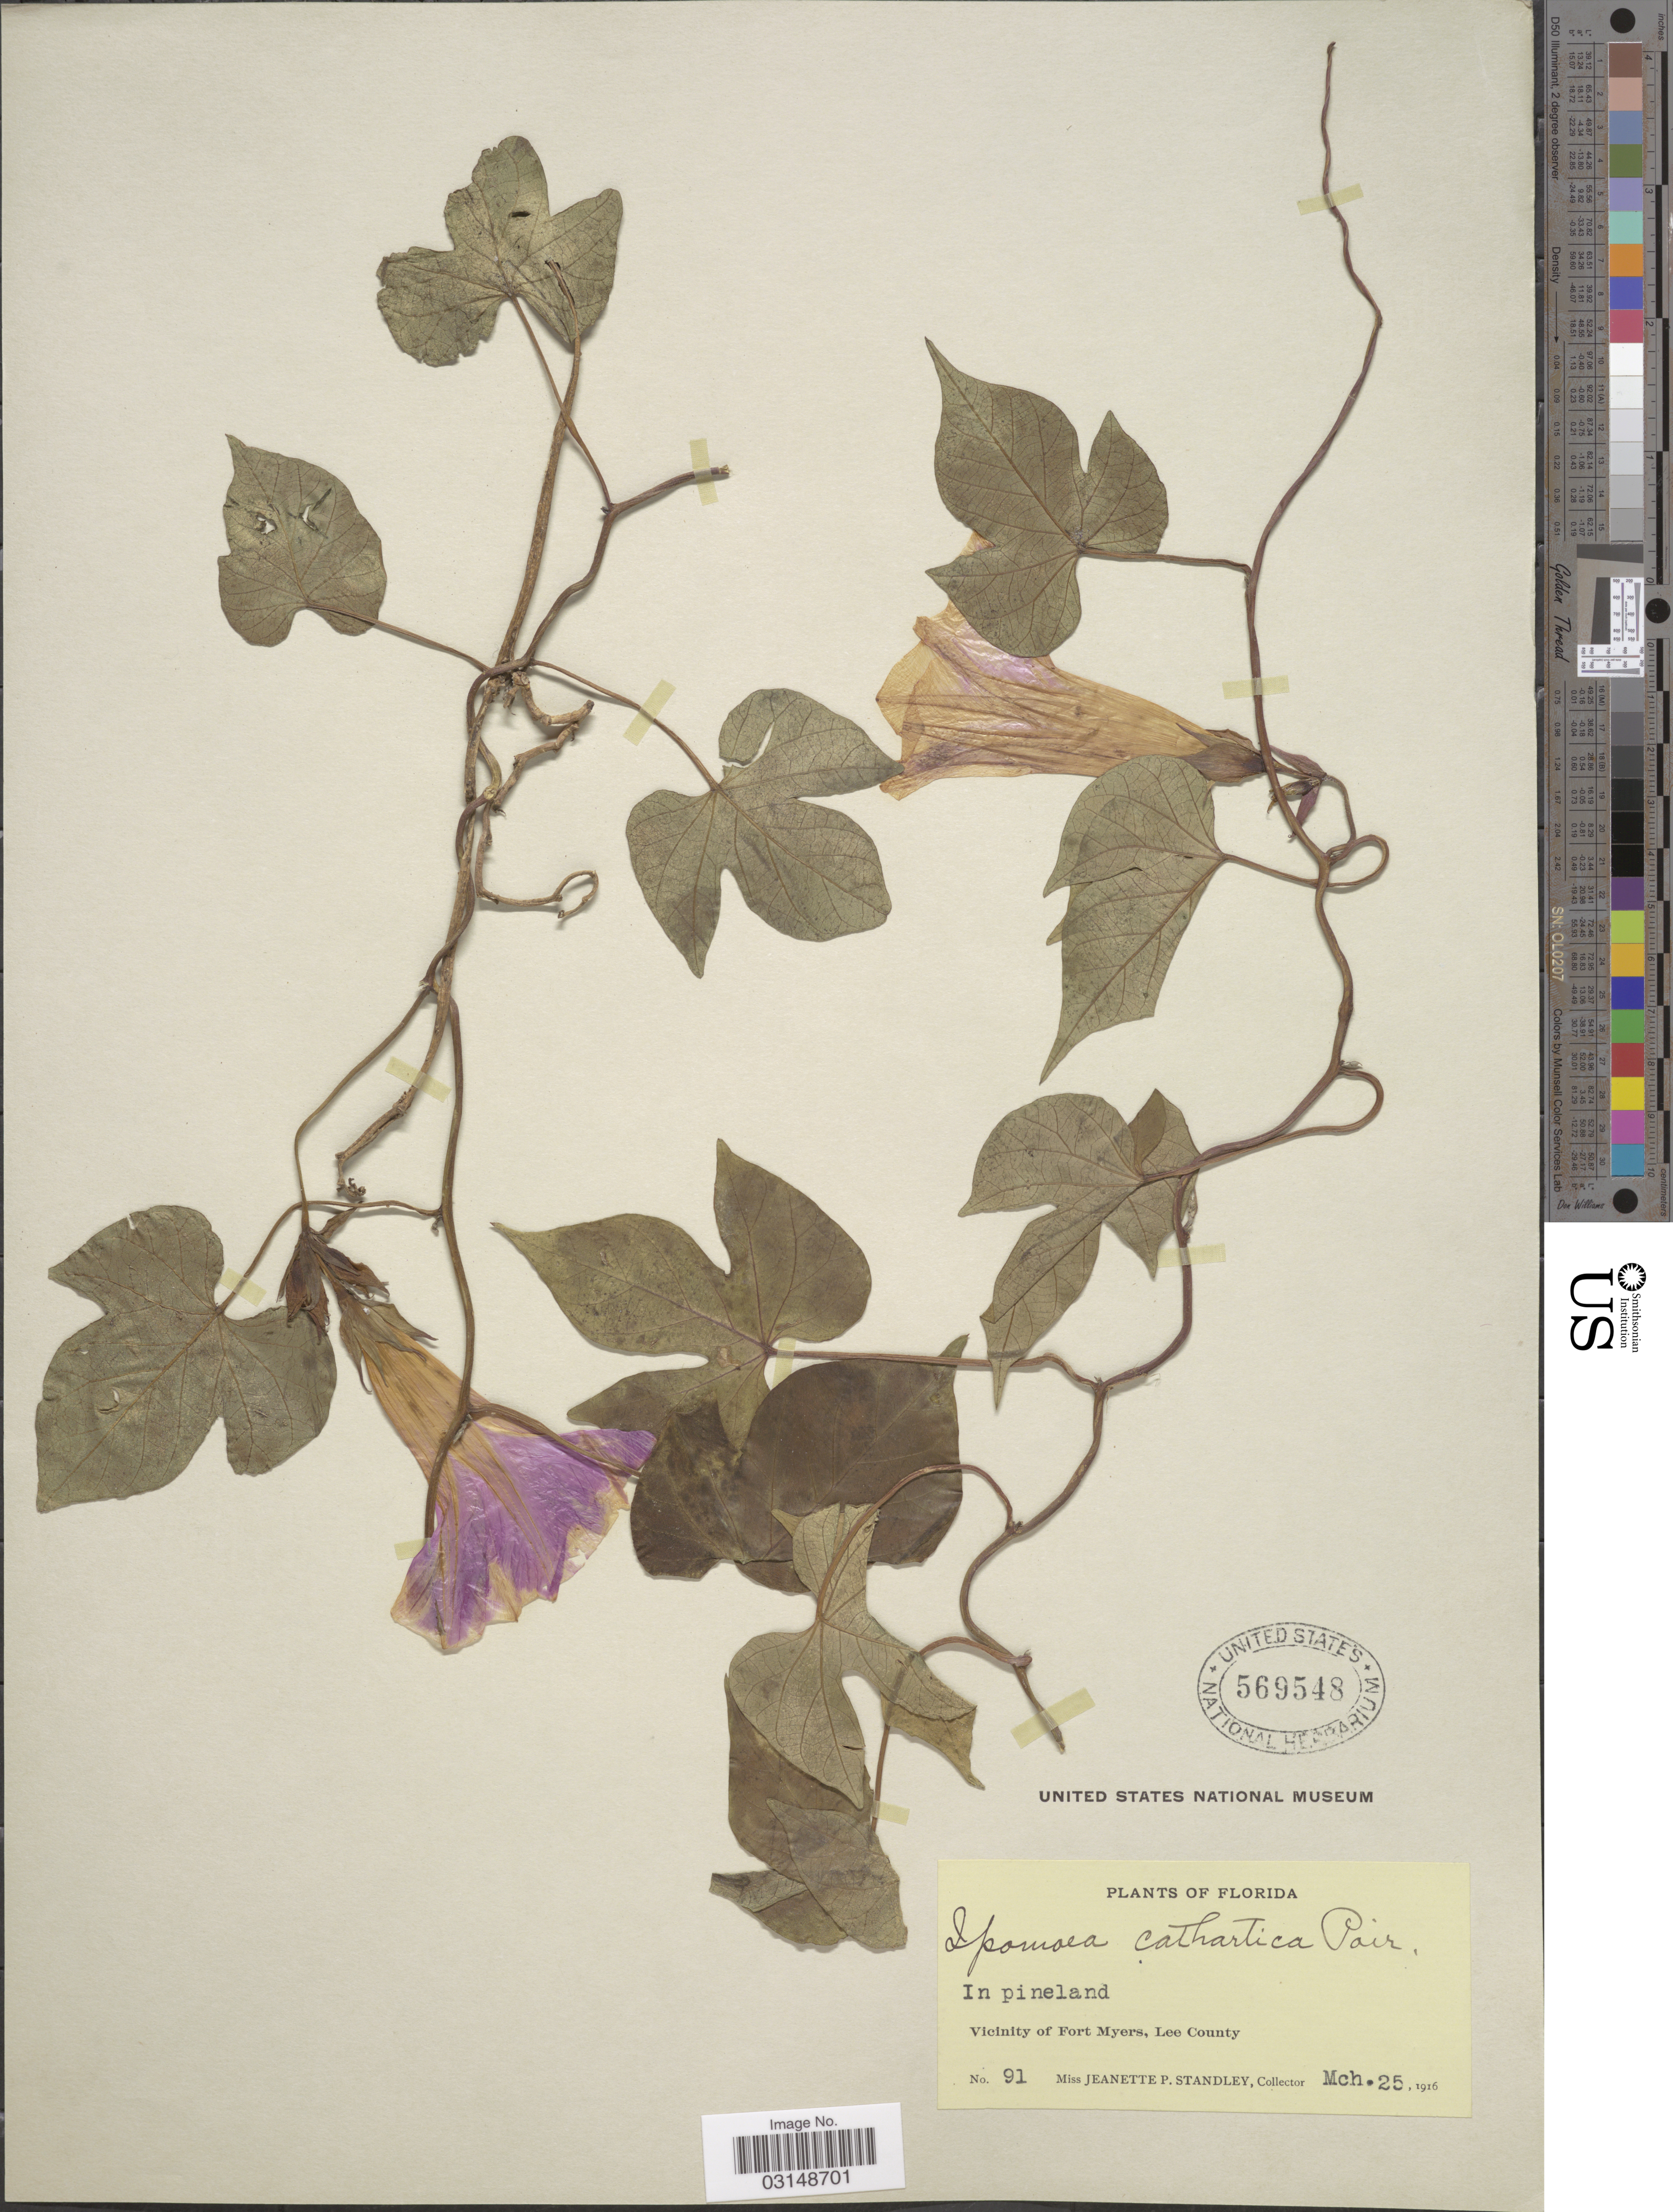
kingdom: Plantae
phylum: Tracheophyta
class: Magnoliopsida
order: Solanales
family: Convolvulaceae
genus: Ipomoea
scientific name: Ipomoea indica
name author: (Burm.) Merr.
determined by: Strong, Mark T., (BOT), Smithsonian Institution - National Museum of Natural History (UNITED STATES)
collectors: J. P. Standley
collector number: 91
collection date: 1916-03-25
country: United States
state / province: Florida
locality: Vicinity of Fort Myers, Lee County.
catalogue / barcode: US 569548